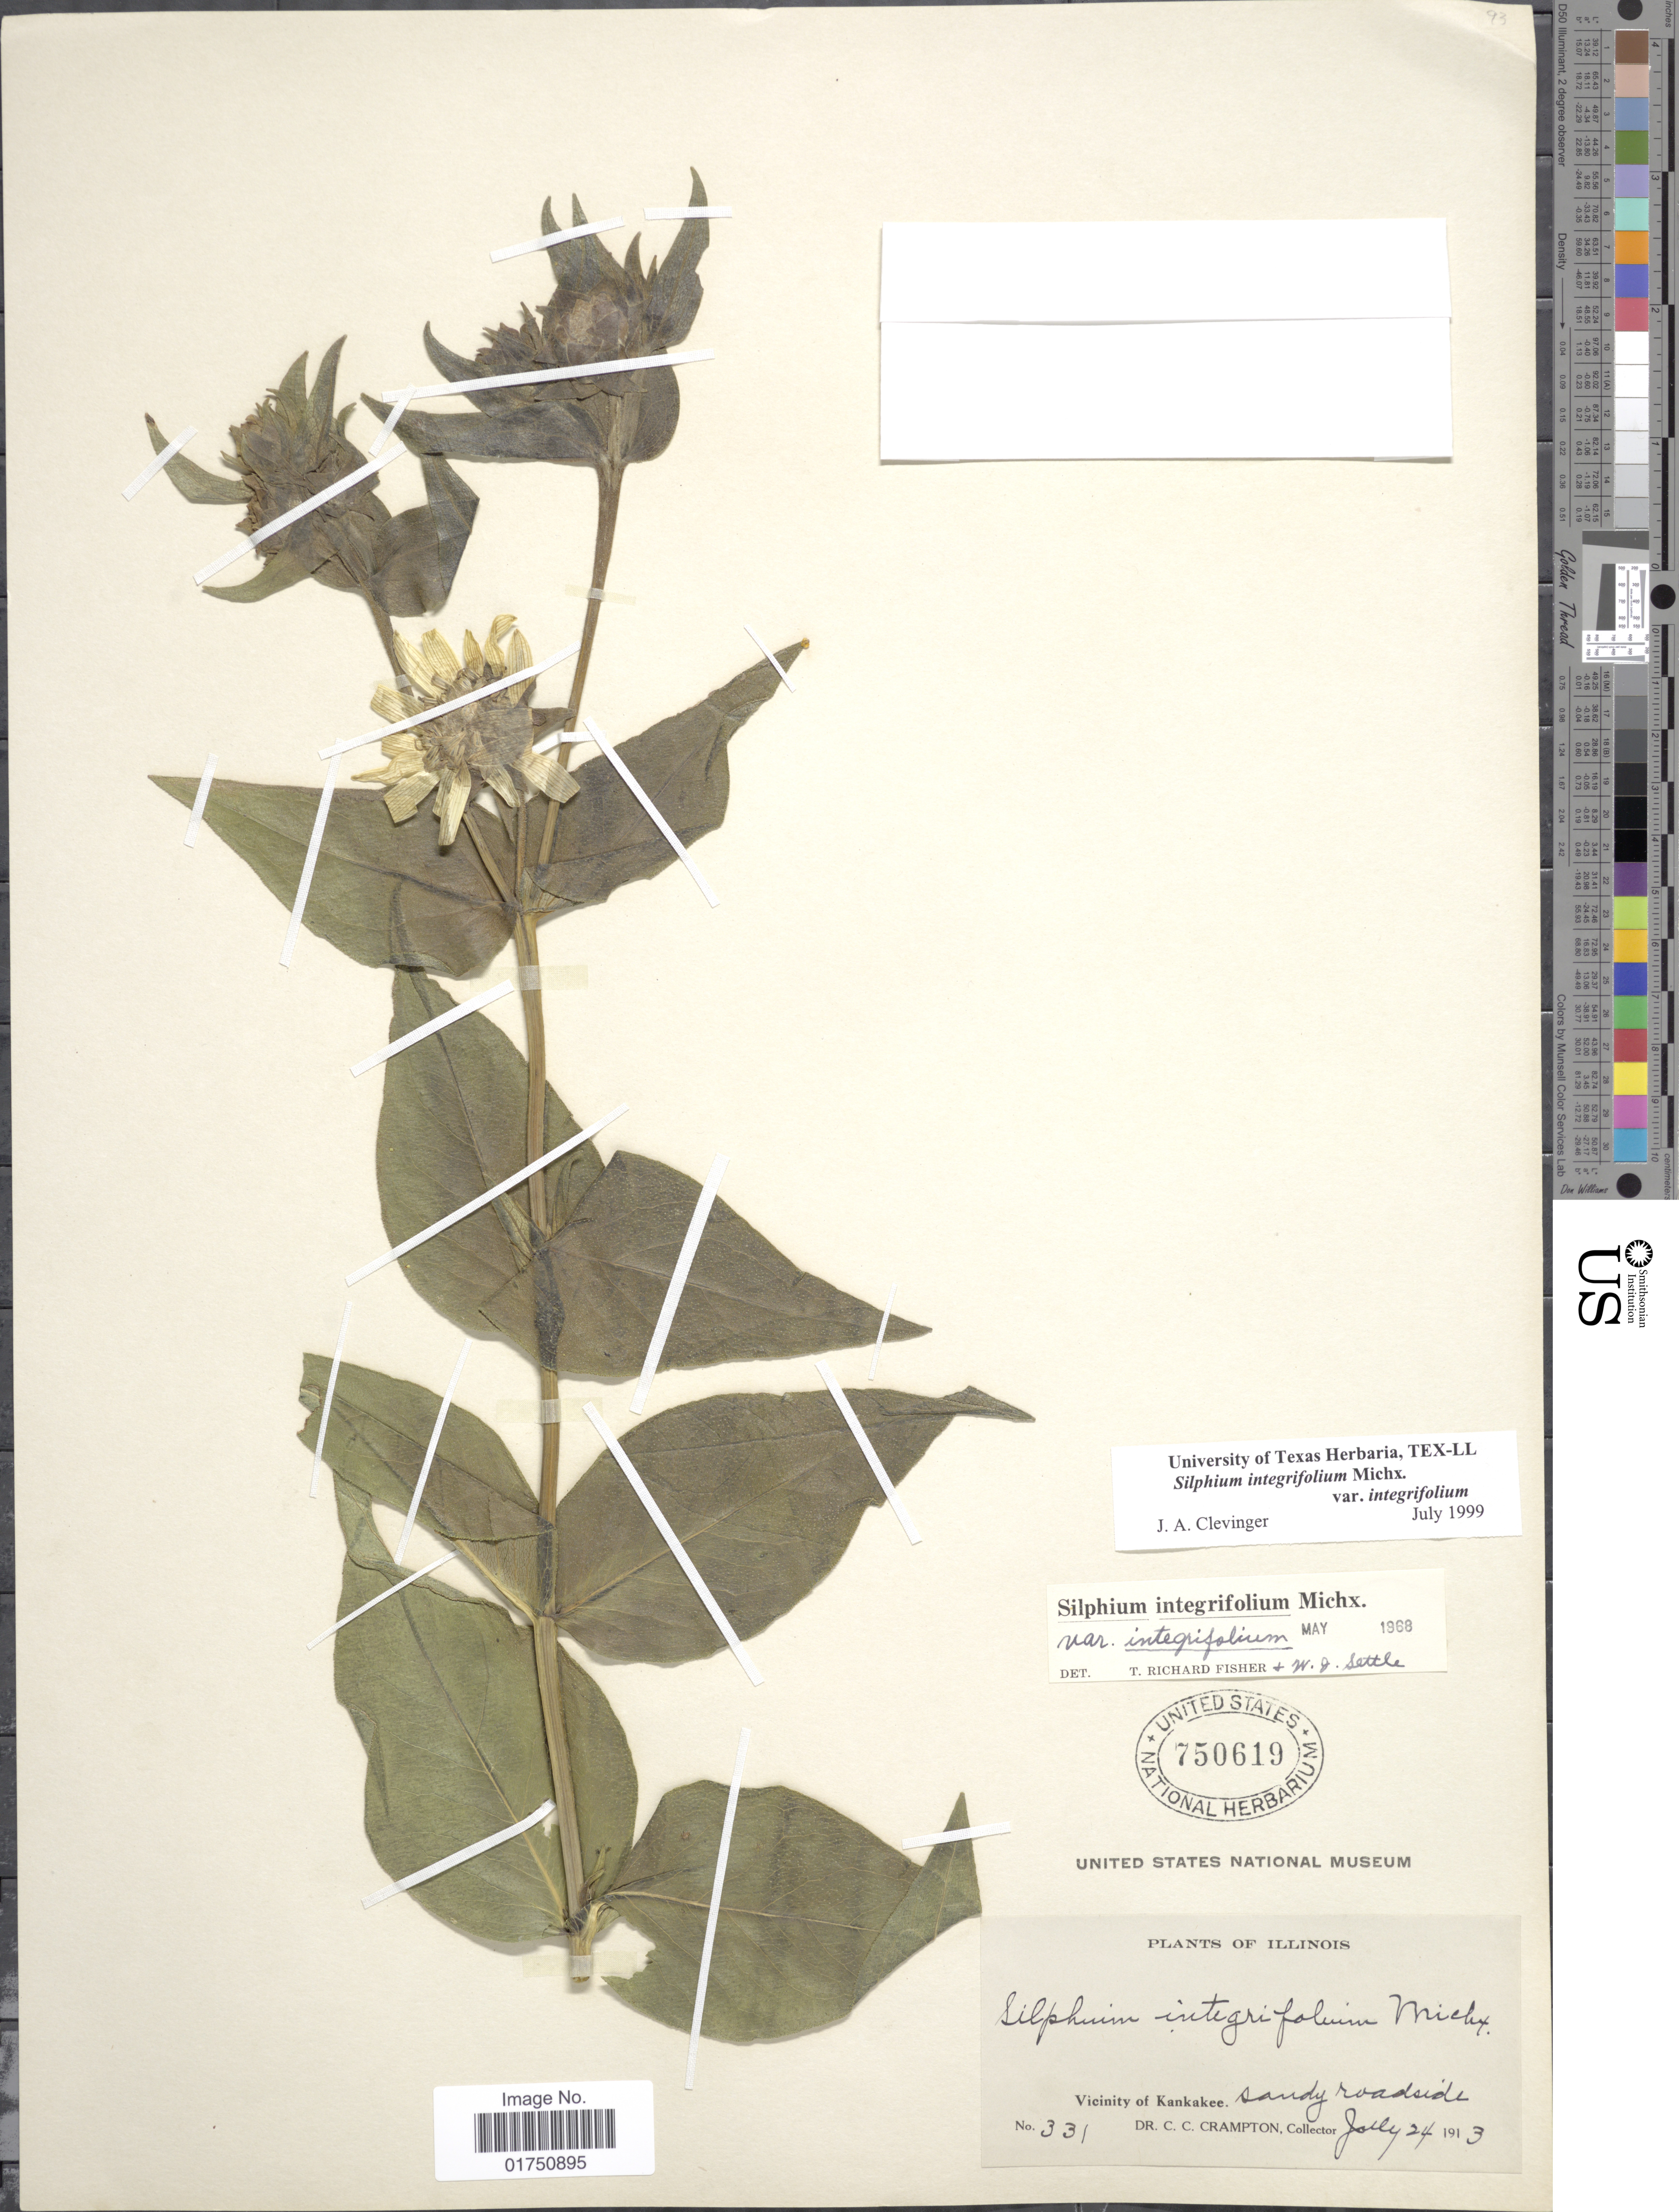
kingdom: Plantae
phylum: Tracheophyta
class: Magnoliopsida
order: Asterales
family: Asteraceae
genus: Silphium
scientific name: Silphium integrifolium var. integrifolium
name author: Michx.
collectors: C. Crampton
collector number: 331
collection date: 1913-07-24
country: United States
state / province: Illinois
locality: Vicinity of Kankakee, sandy roadside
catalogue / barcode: US 750619